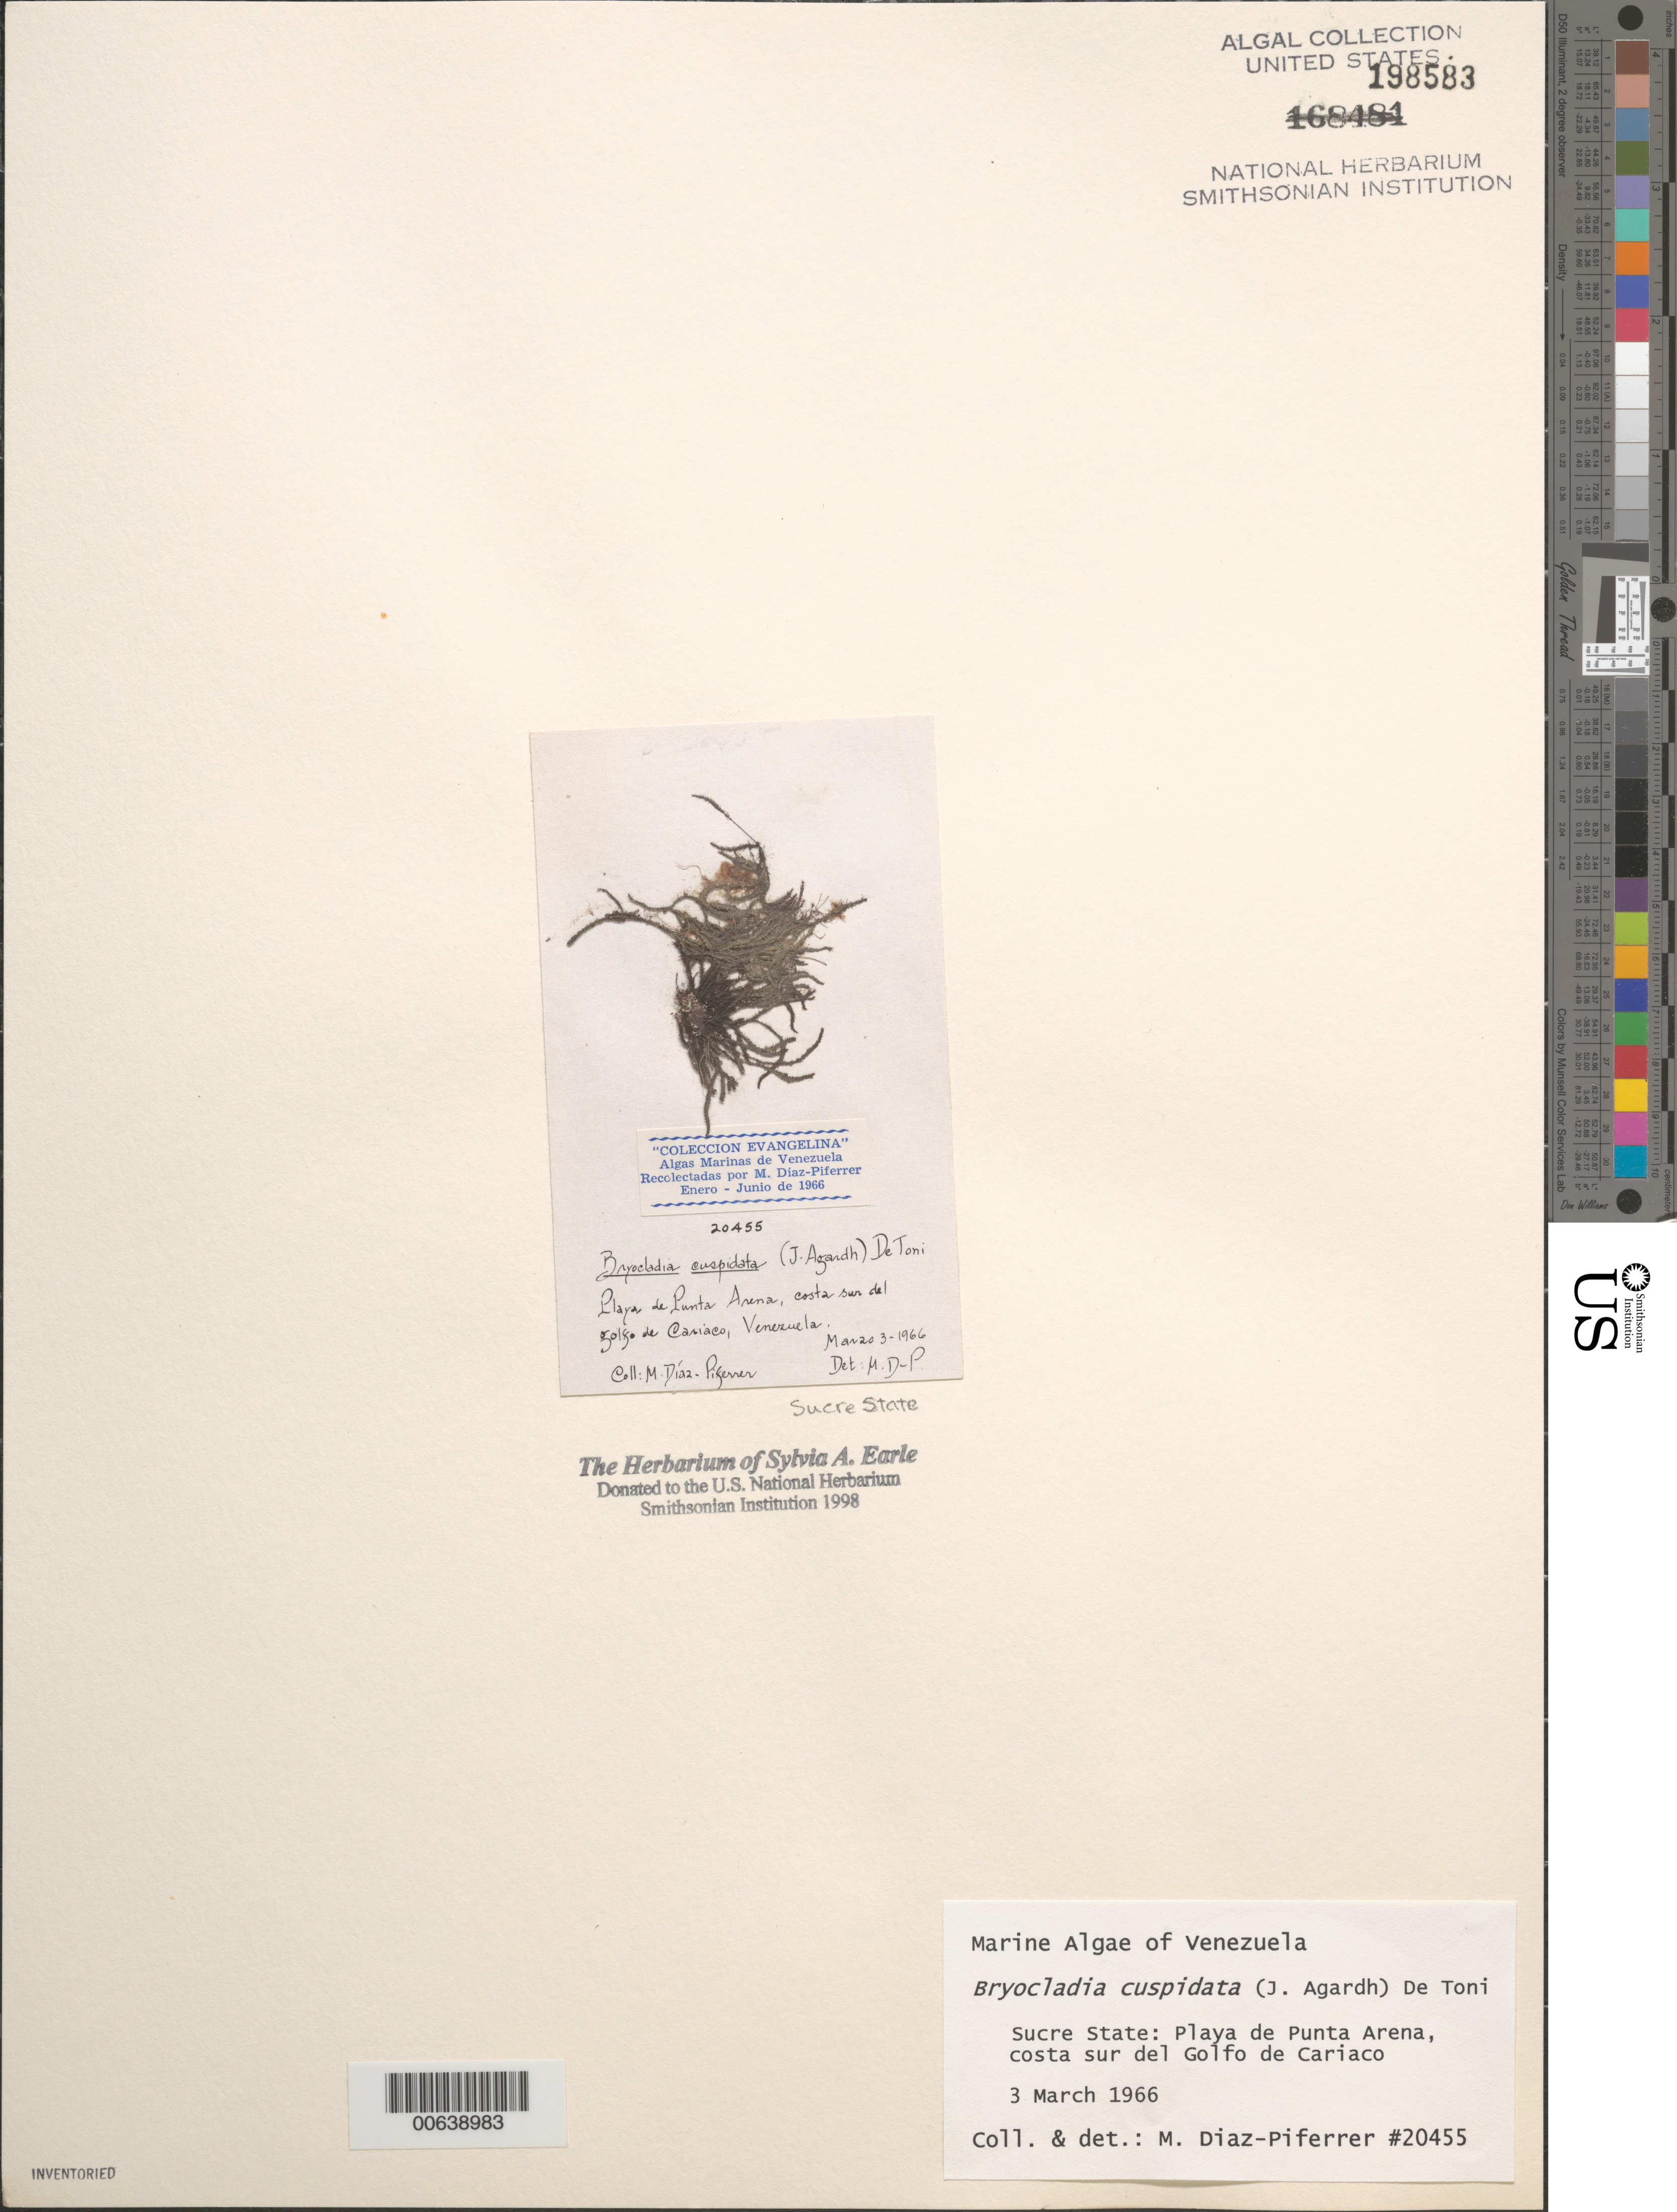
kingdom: Plantae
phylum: Rhodophyta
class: Florideophyceae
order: Ceramiales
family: Rhodomelaceae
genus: Bryocladia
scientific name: Bryocladia cuspidata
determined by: Diaz-Piferrer, M.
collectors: M. Diaz-Piferrer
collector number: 20455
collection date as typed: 03 Mar 1966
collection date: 1966-03-03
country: Venezuela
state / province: Sucre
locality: Playa de Punta Arena, Golfo de Cariaco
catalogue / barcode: US 198583